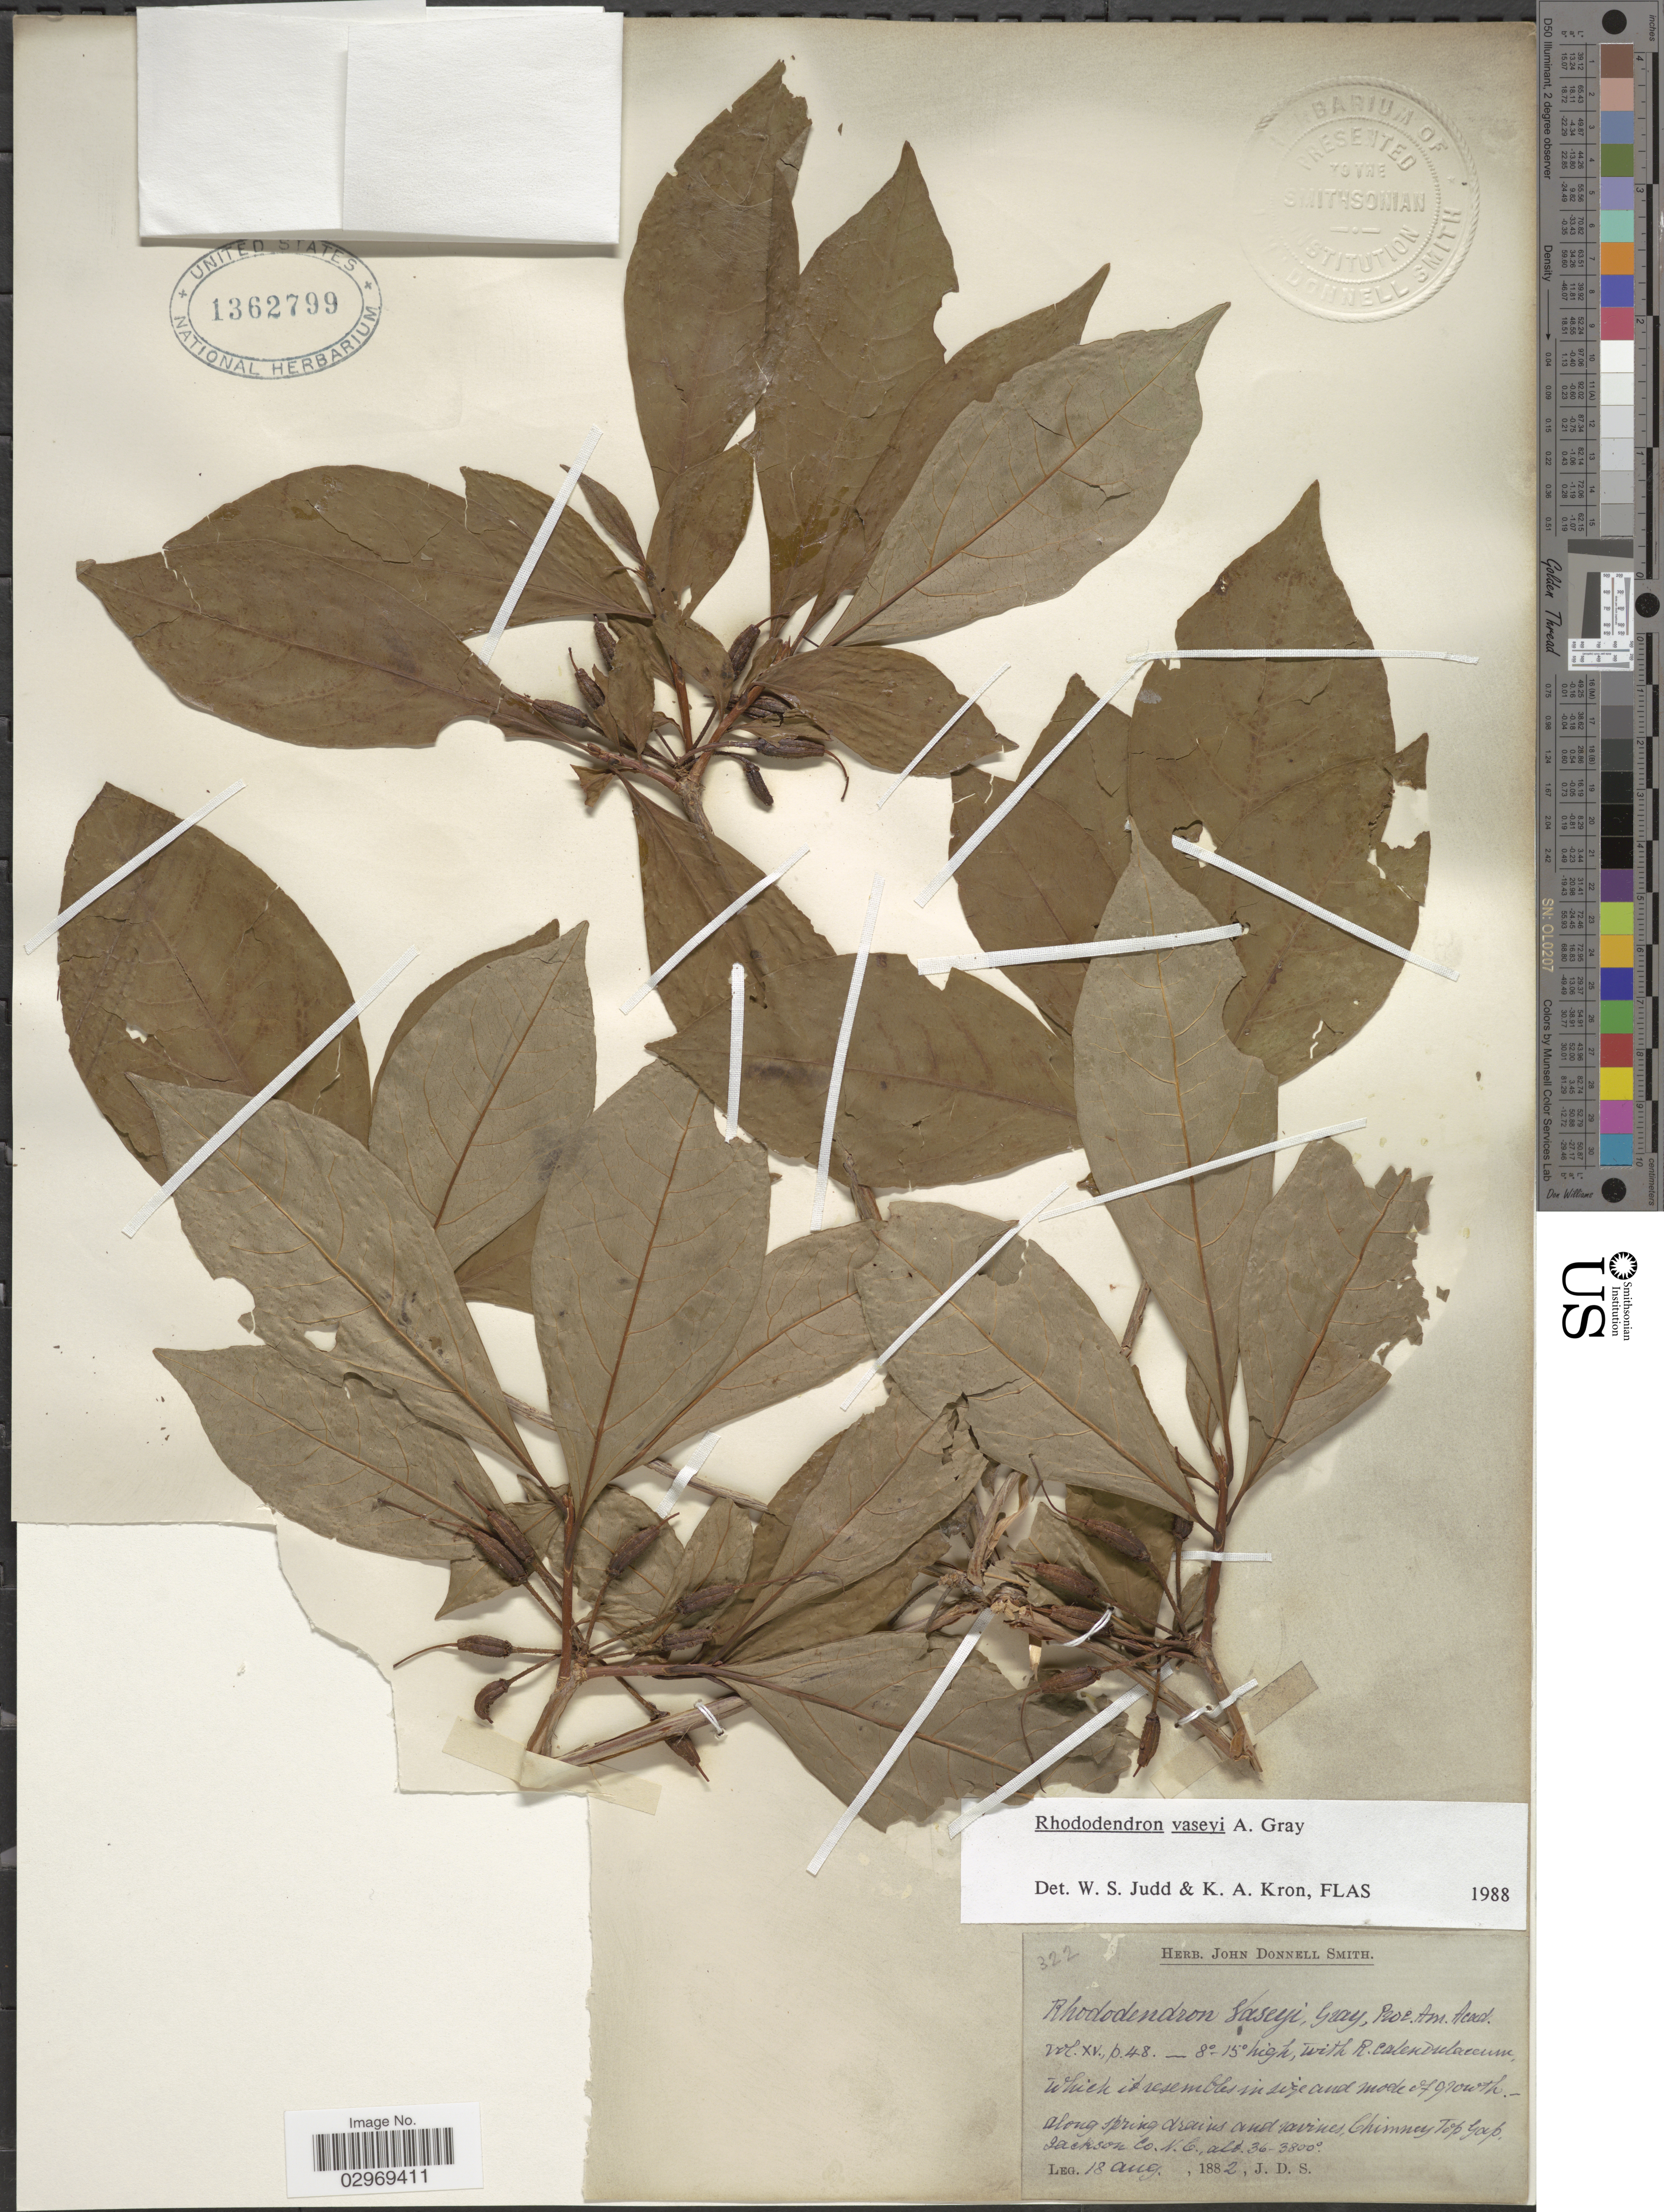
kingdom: Plantae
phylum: Tracheophyta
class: Magnoliopsida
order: Ericales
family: Ericaceae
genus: Rhododendron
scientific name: Rhododendron vaseyi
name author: A. Gray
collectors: J. Donnell Smith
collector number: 322?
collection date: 1882-08-18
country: United States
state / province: North Carolina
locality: Chimney Top Gap, Jackson Co.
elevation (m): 1097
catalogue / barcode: US 1362799